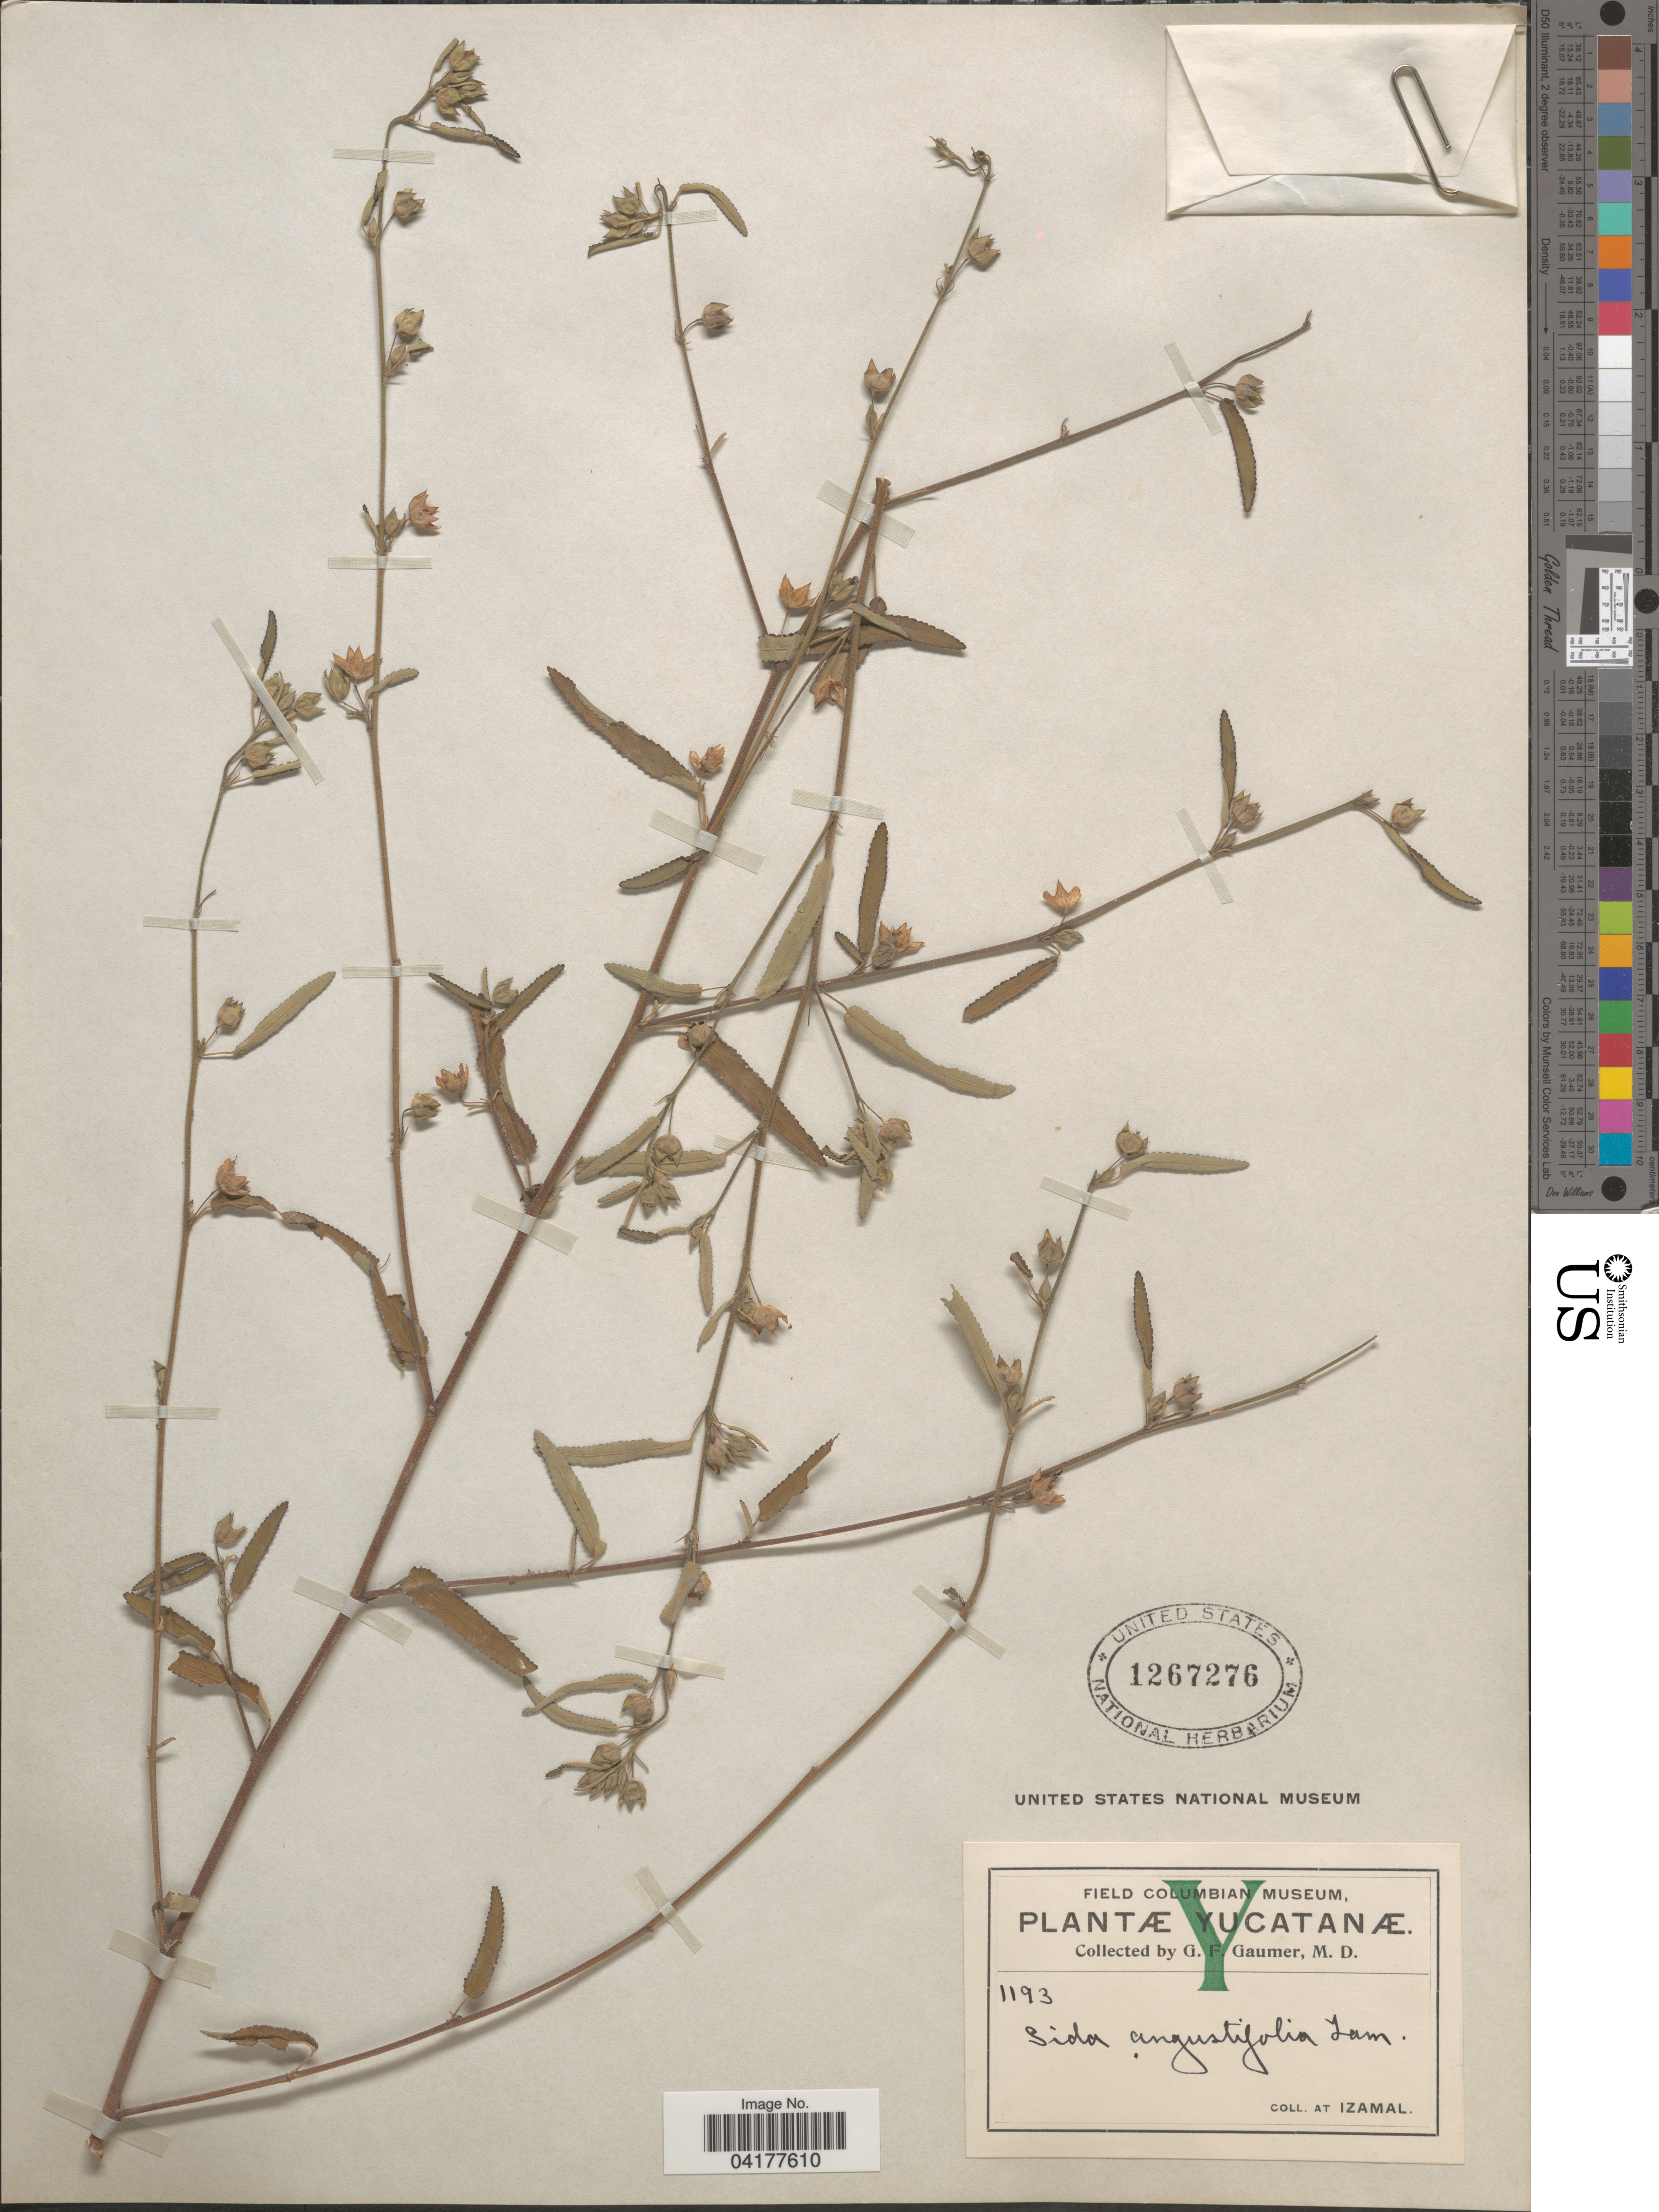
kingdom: Plantae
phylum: Tracheophyta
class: Magnoliopsida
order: Malvales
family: Malvaceae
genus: Sida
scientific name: Sida spinosa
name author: L.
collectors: G. F. Gaumer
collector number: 1193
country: Mexico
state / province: Yucatán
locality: Yucatanæ. Izamal.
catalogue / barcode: US 1267276